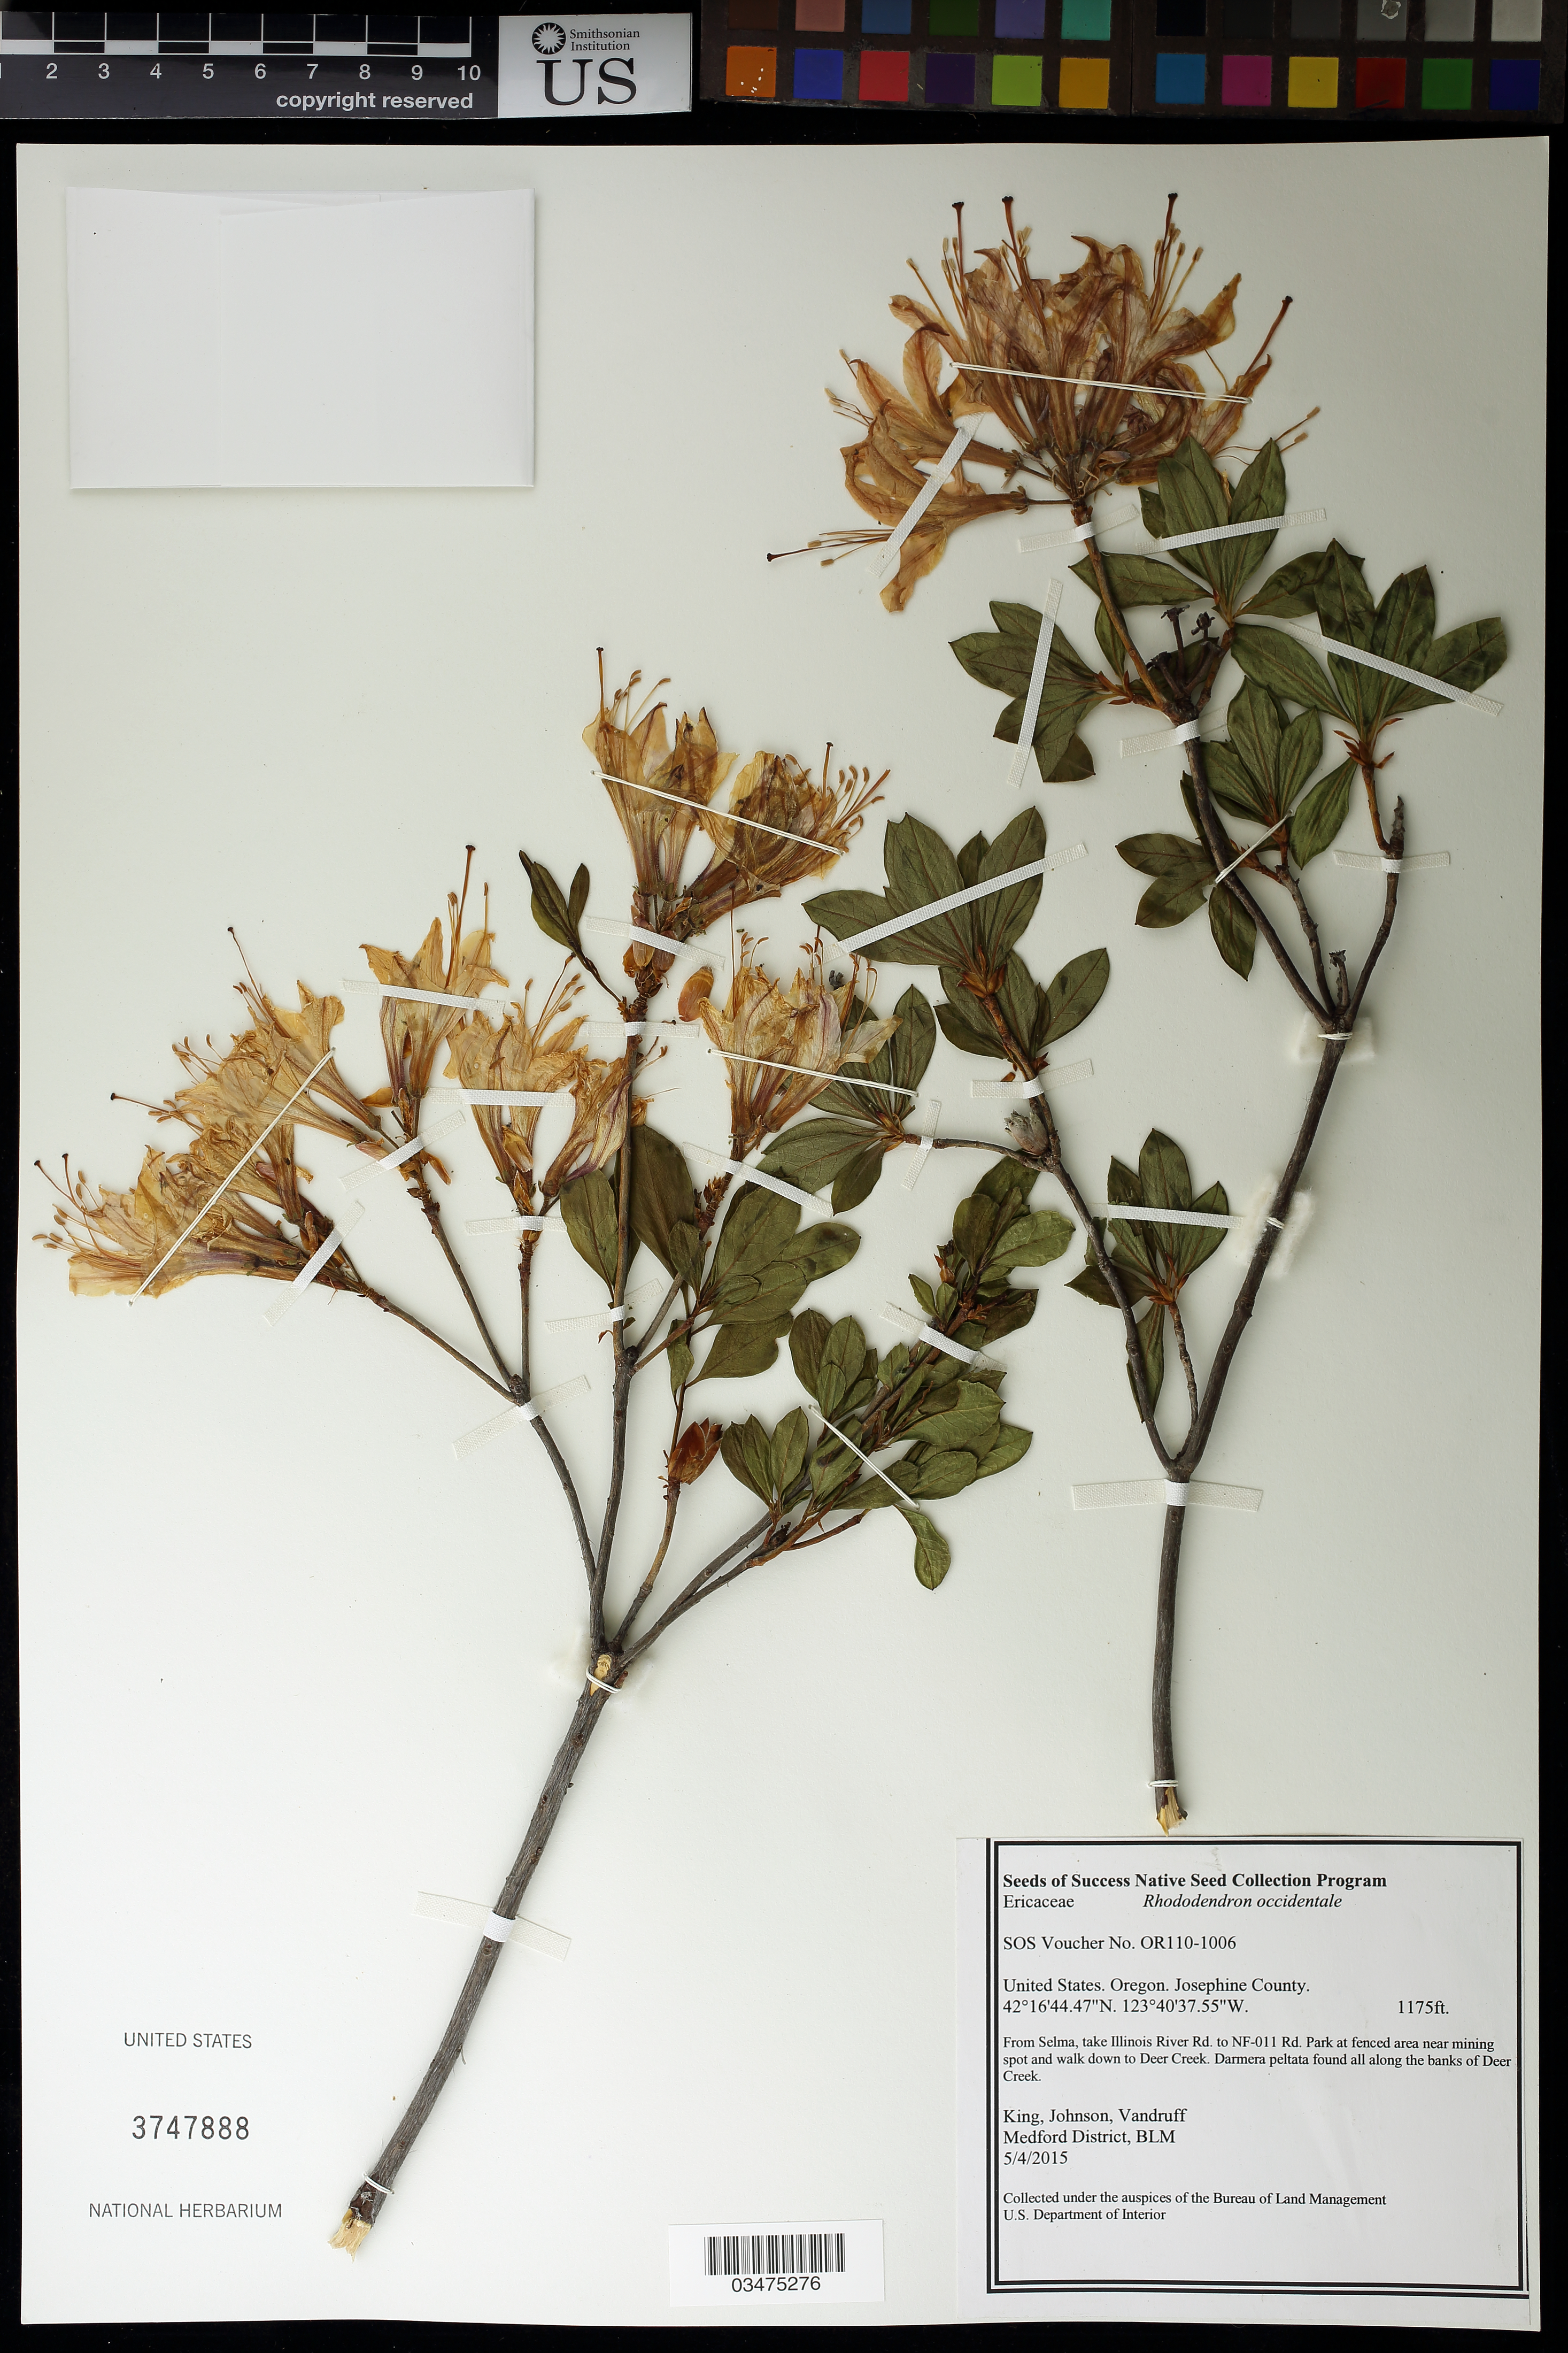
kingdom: Plantae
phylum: Tracheophyta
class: Magnoliopsida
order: Ericales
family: Ericaceae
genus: Rhododendron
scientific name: Rhododendron occidentale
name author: (Torr. & A. Gray) A. Gray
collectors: King, --, -- Johnson & -. Vandruff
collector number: OR110-1006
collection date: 2015-05-04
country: United States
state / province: Oregon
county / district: Josephine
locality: Along the banks of Deer Creek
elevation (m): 358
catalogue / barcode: US 3747888